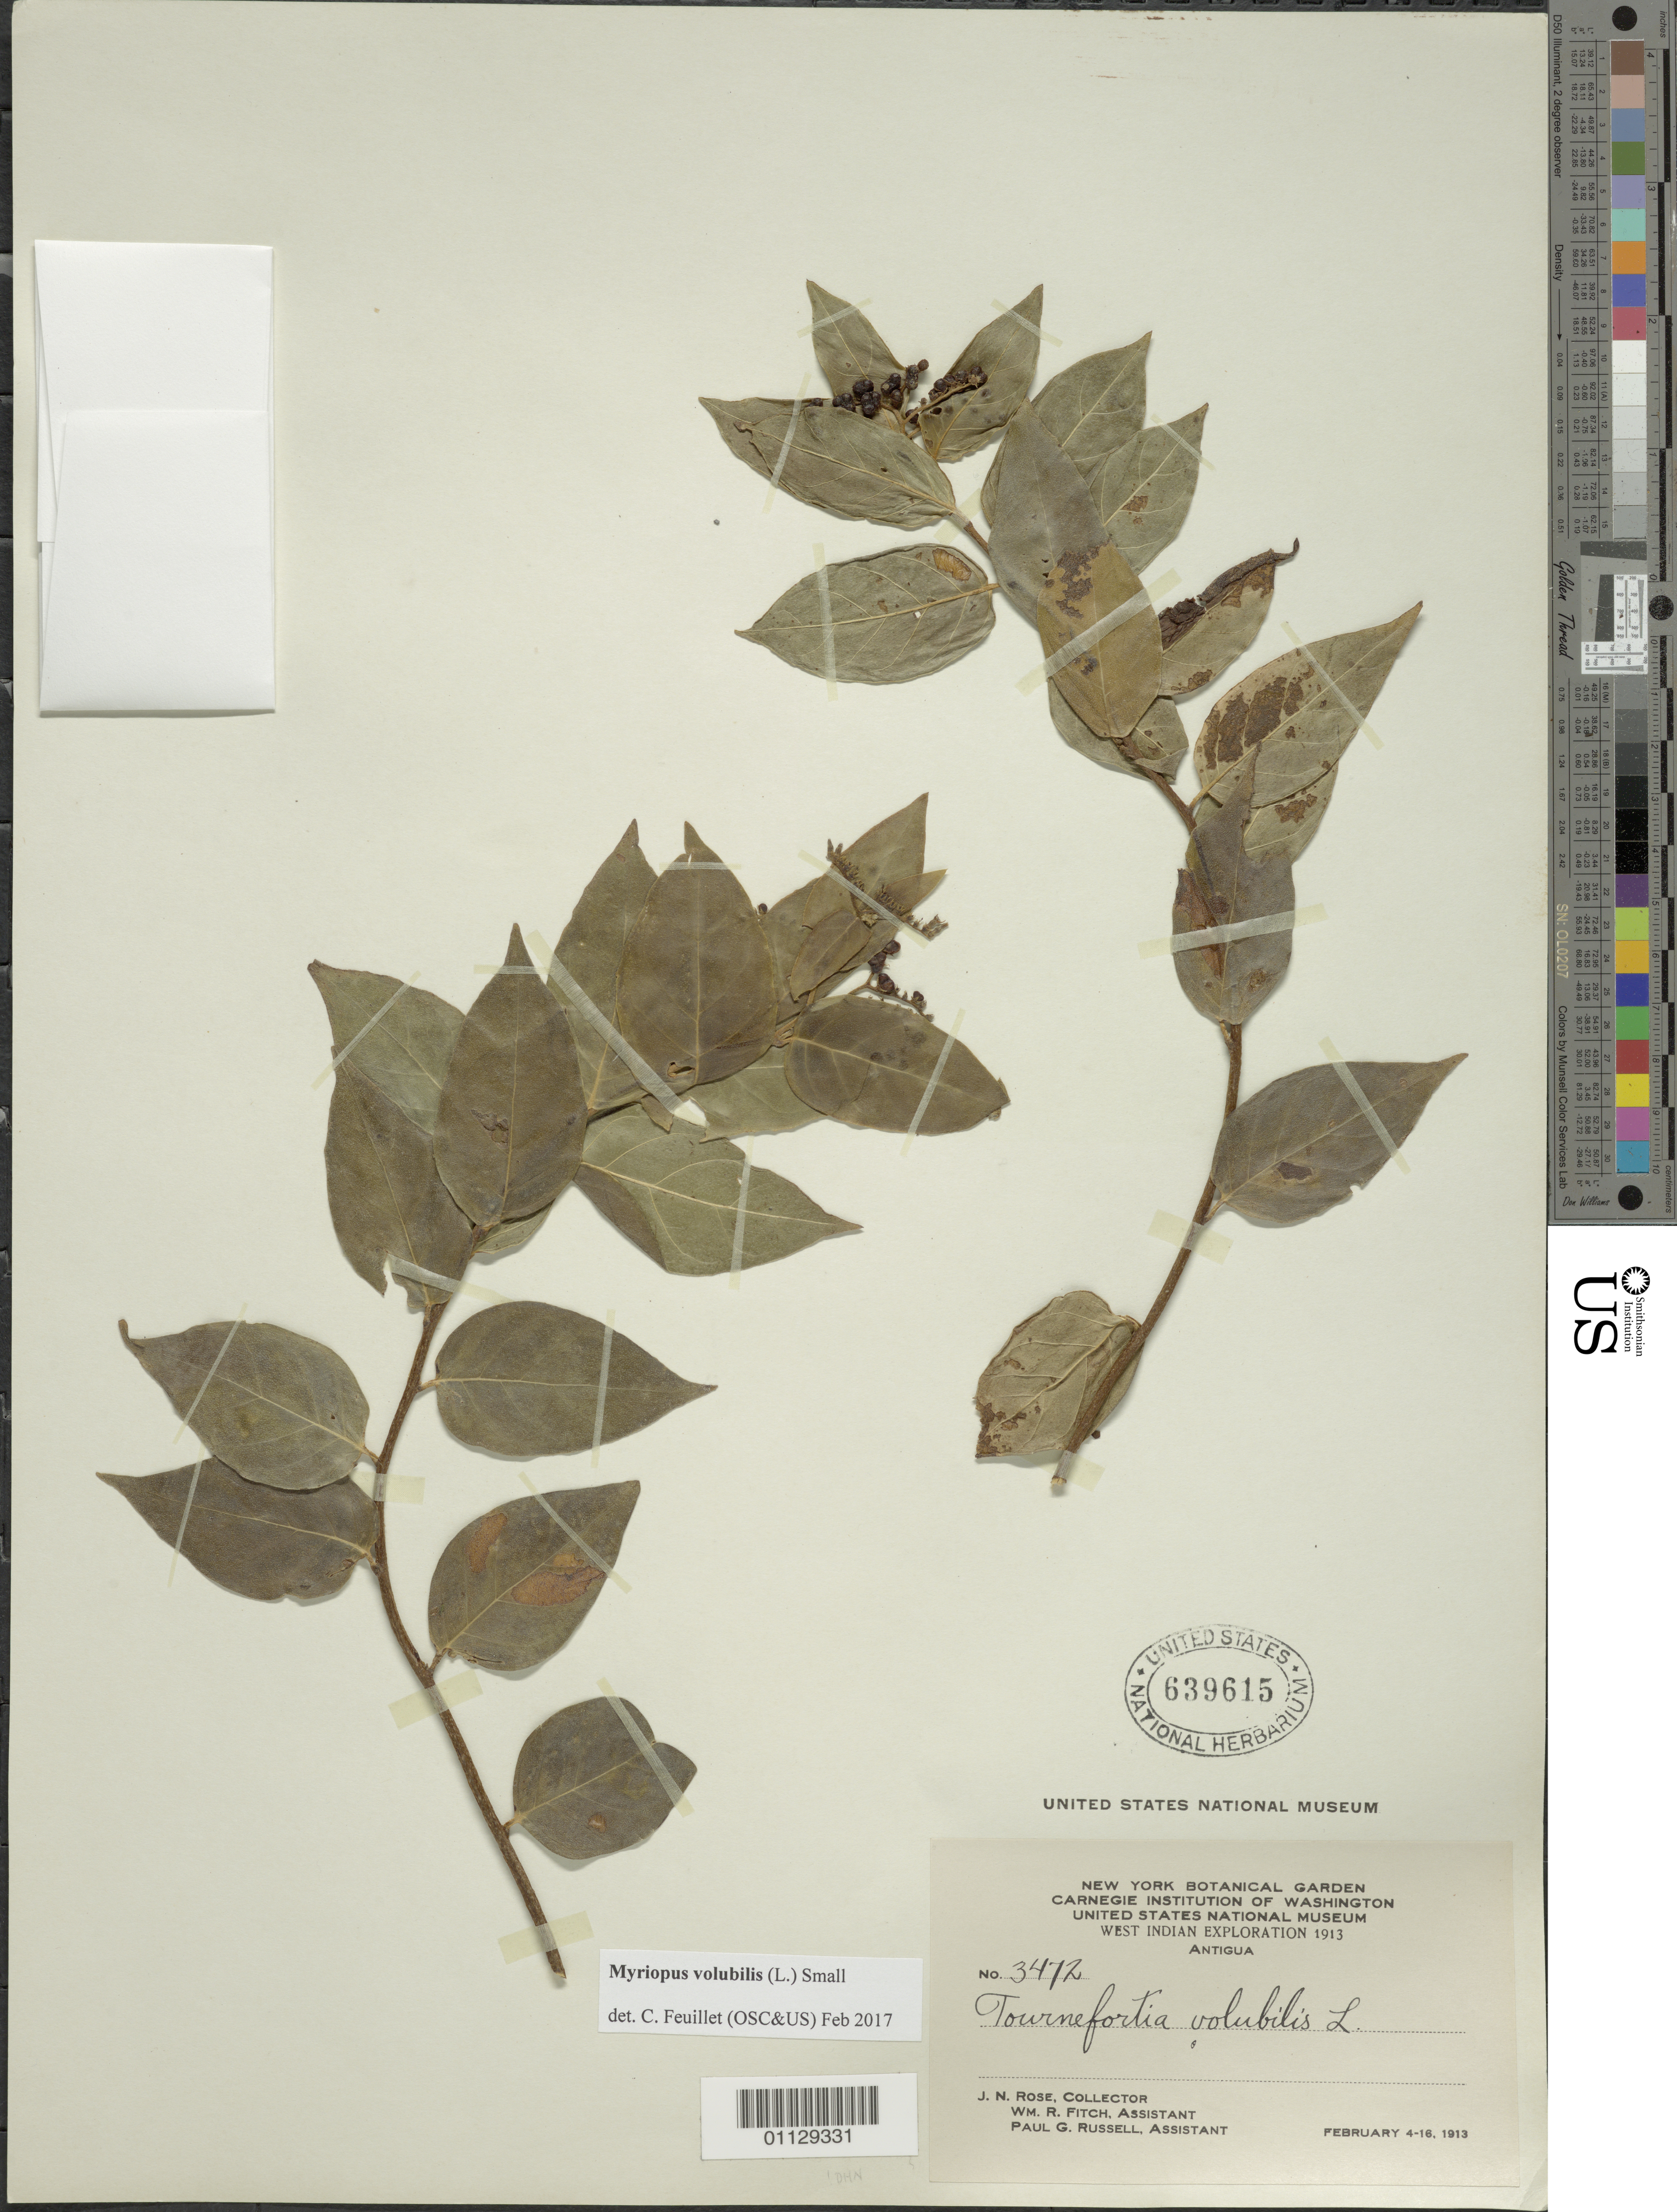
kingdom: Plantae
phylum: Tracheophyta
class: Magnoliopsida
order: Boraginales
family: Heliotropiaceae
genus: Myriopus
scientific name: Myriopus volubilis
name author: (L.) Small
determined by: Feuillet, C.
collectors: J. N. Rose, W. R. Fitch & P. G. Russell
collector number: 3472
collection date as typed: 04 Feb 1913 to 16 Feb 1913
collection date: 1913-02-04/1913-02-16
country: Antigua and Barbuda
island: Antigua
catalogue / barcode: US 639615